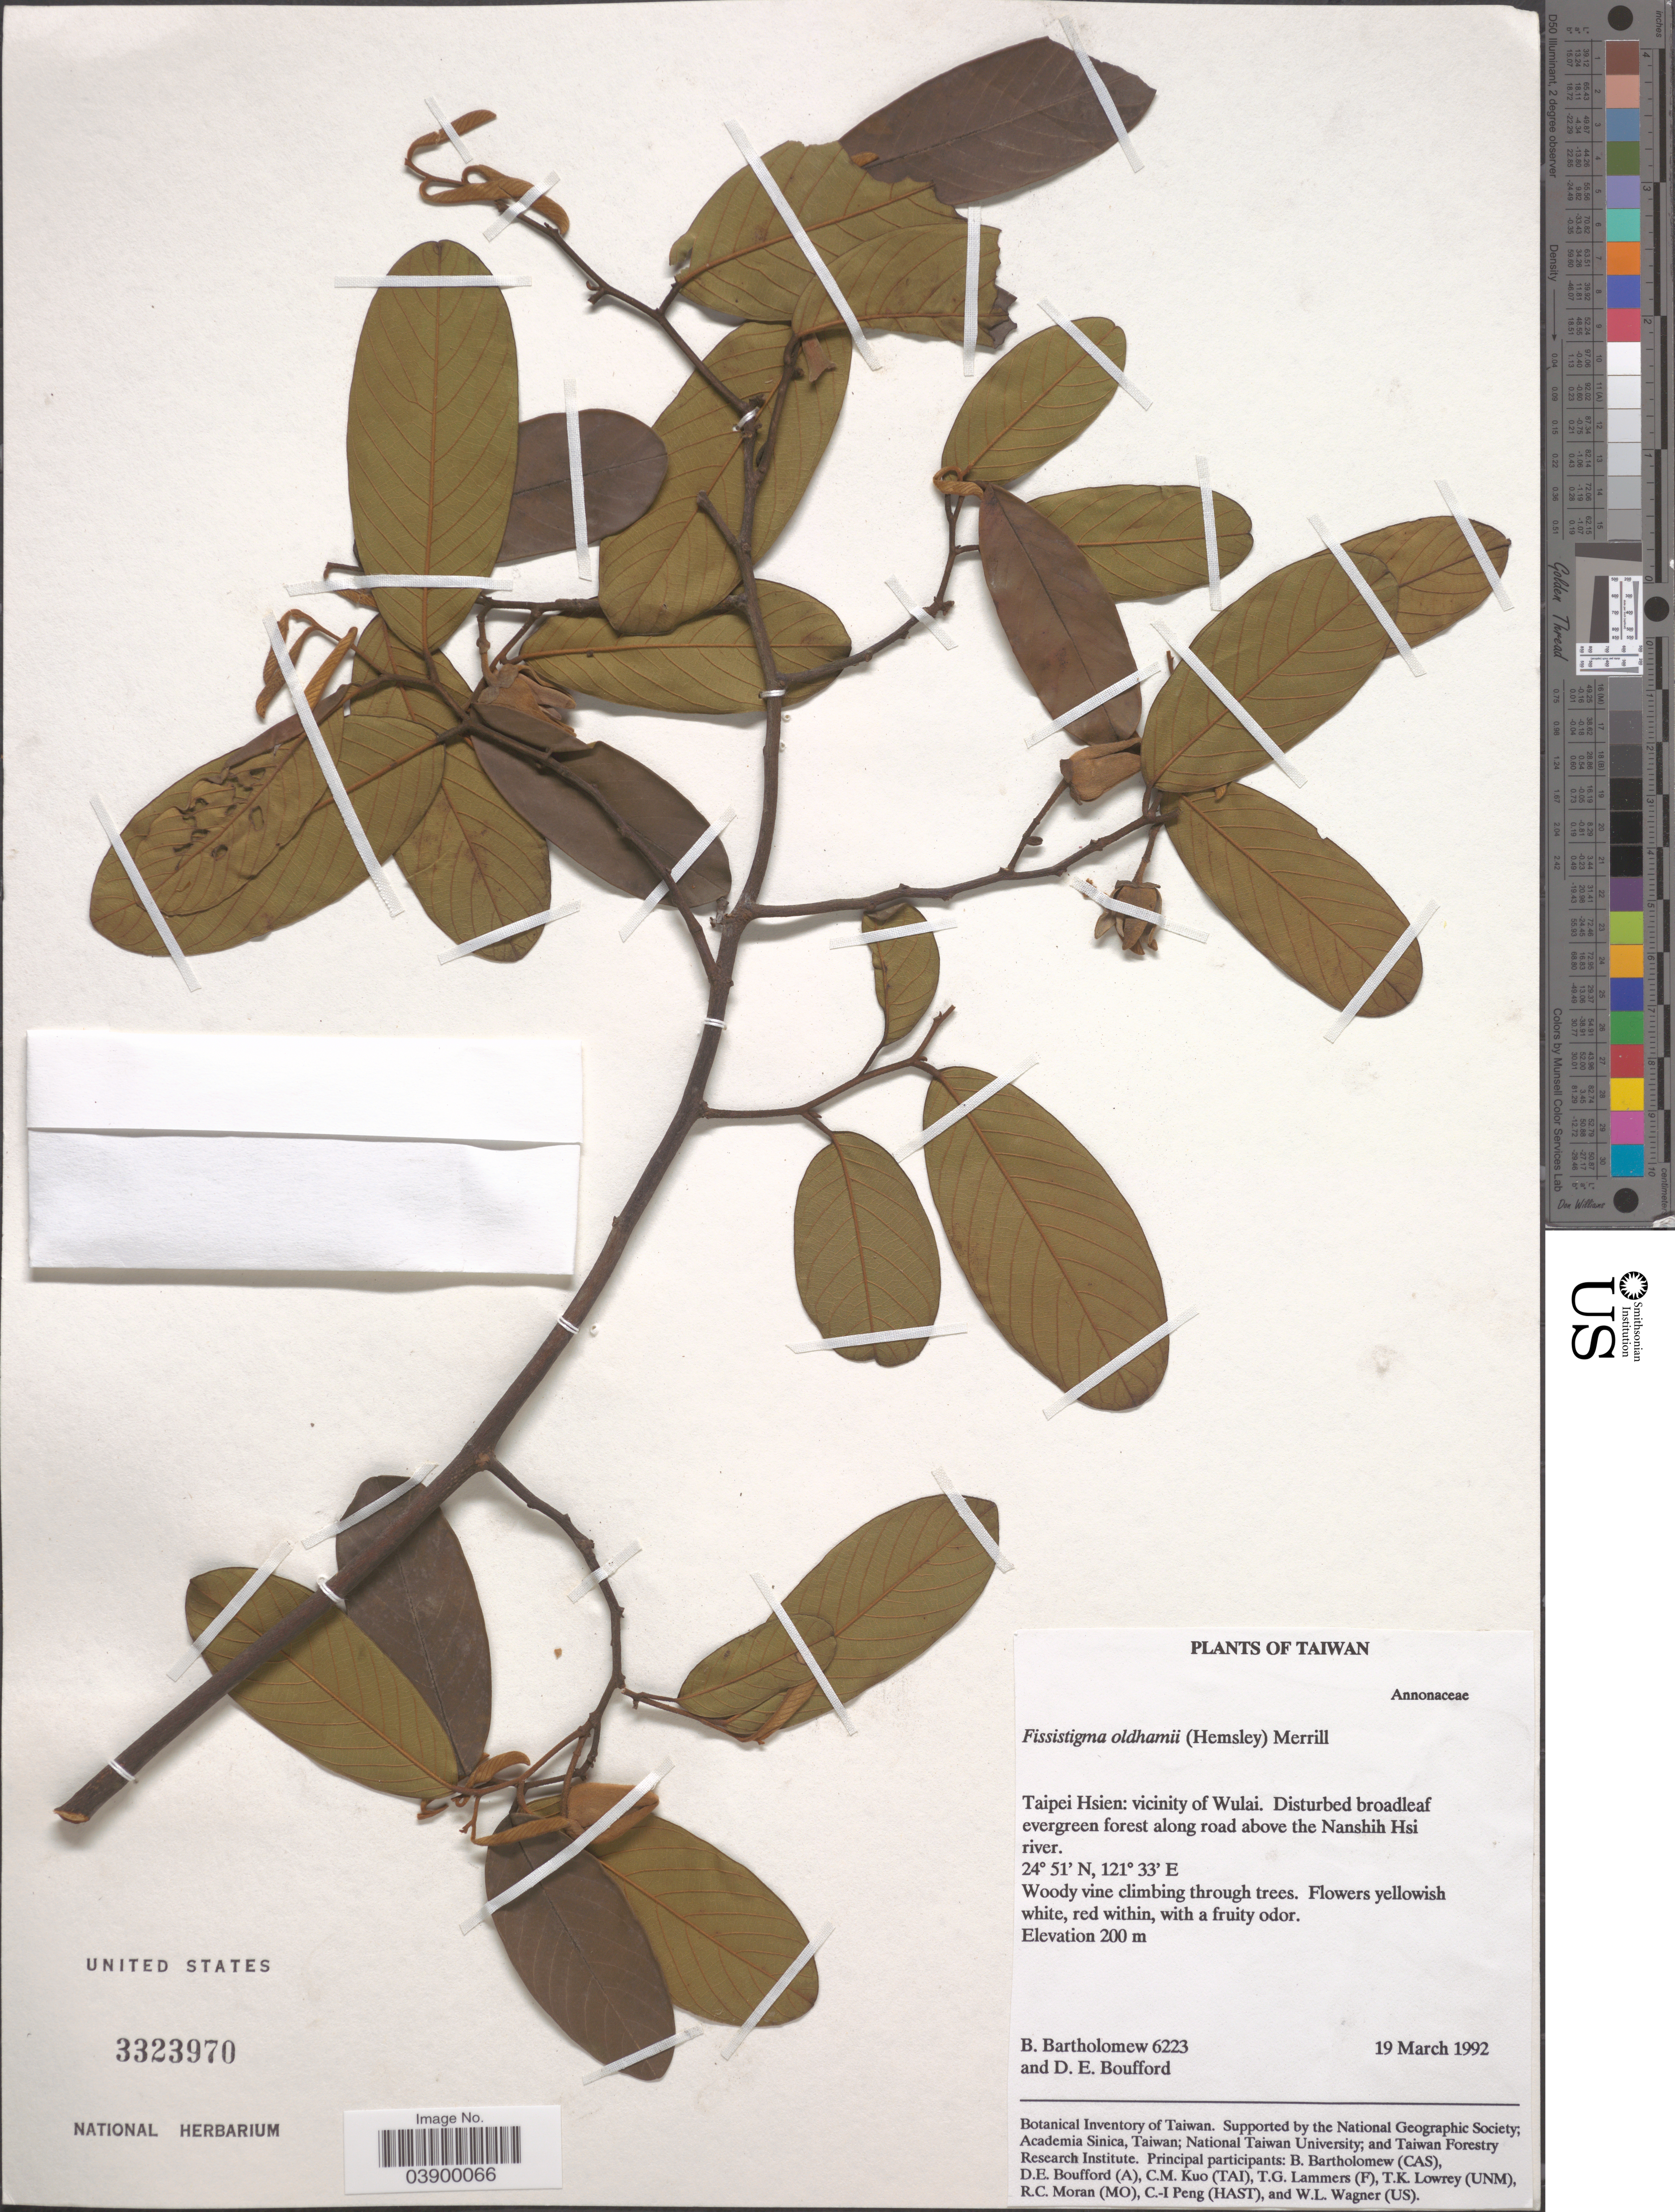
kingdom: Plantae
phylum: Tracheophyta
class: Magnoliopsida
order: Magnoliales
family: Annonaceae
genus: Fissistigma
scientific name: Fissistigma oldhamii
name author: (Hemsl.) Merr.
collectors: B. Bartholomew & D. E. Boufford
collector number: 6223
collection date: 1992-03-19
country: Taiwan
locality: Taipei Hsien: vicinity of Wulai. Forest along road above the Nanshih Hsi river.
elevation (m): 200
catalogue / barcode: US 3323970